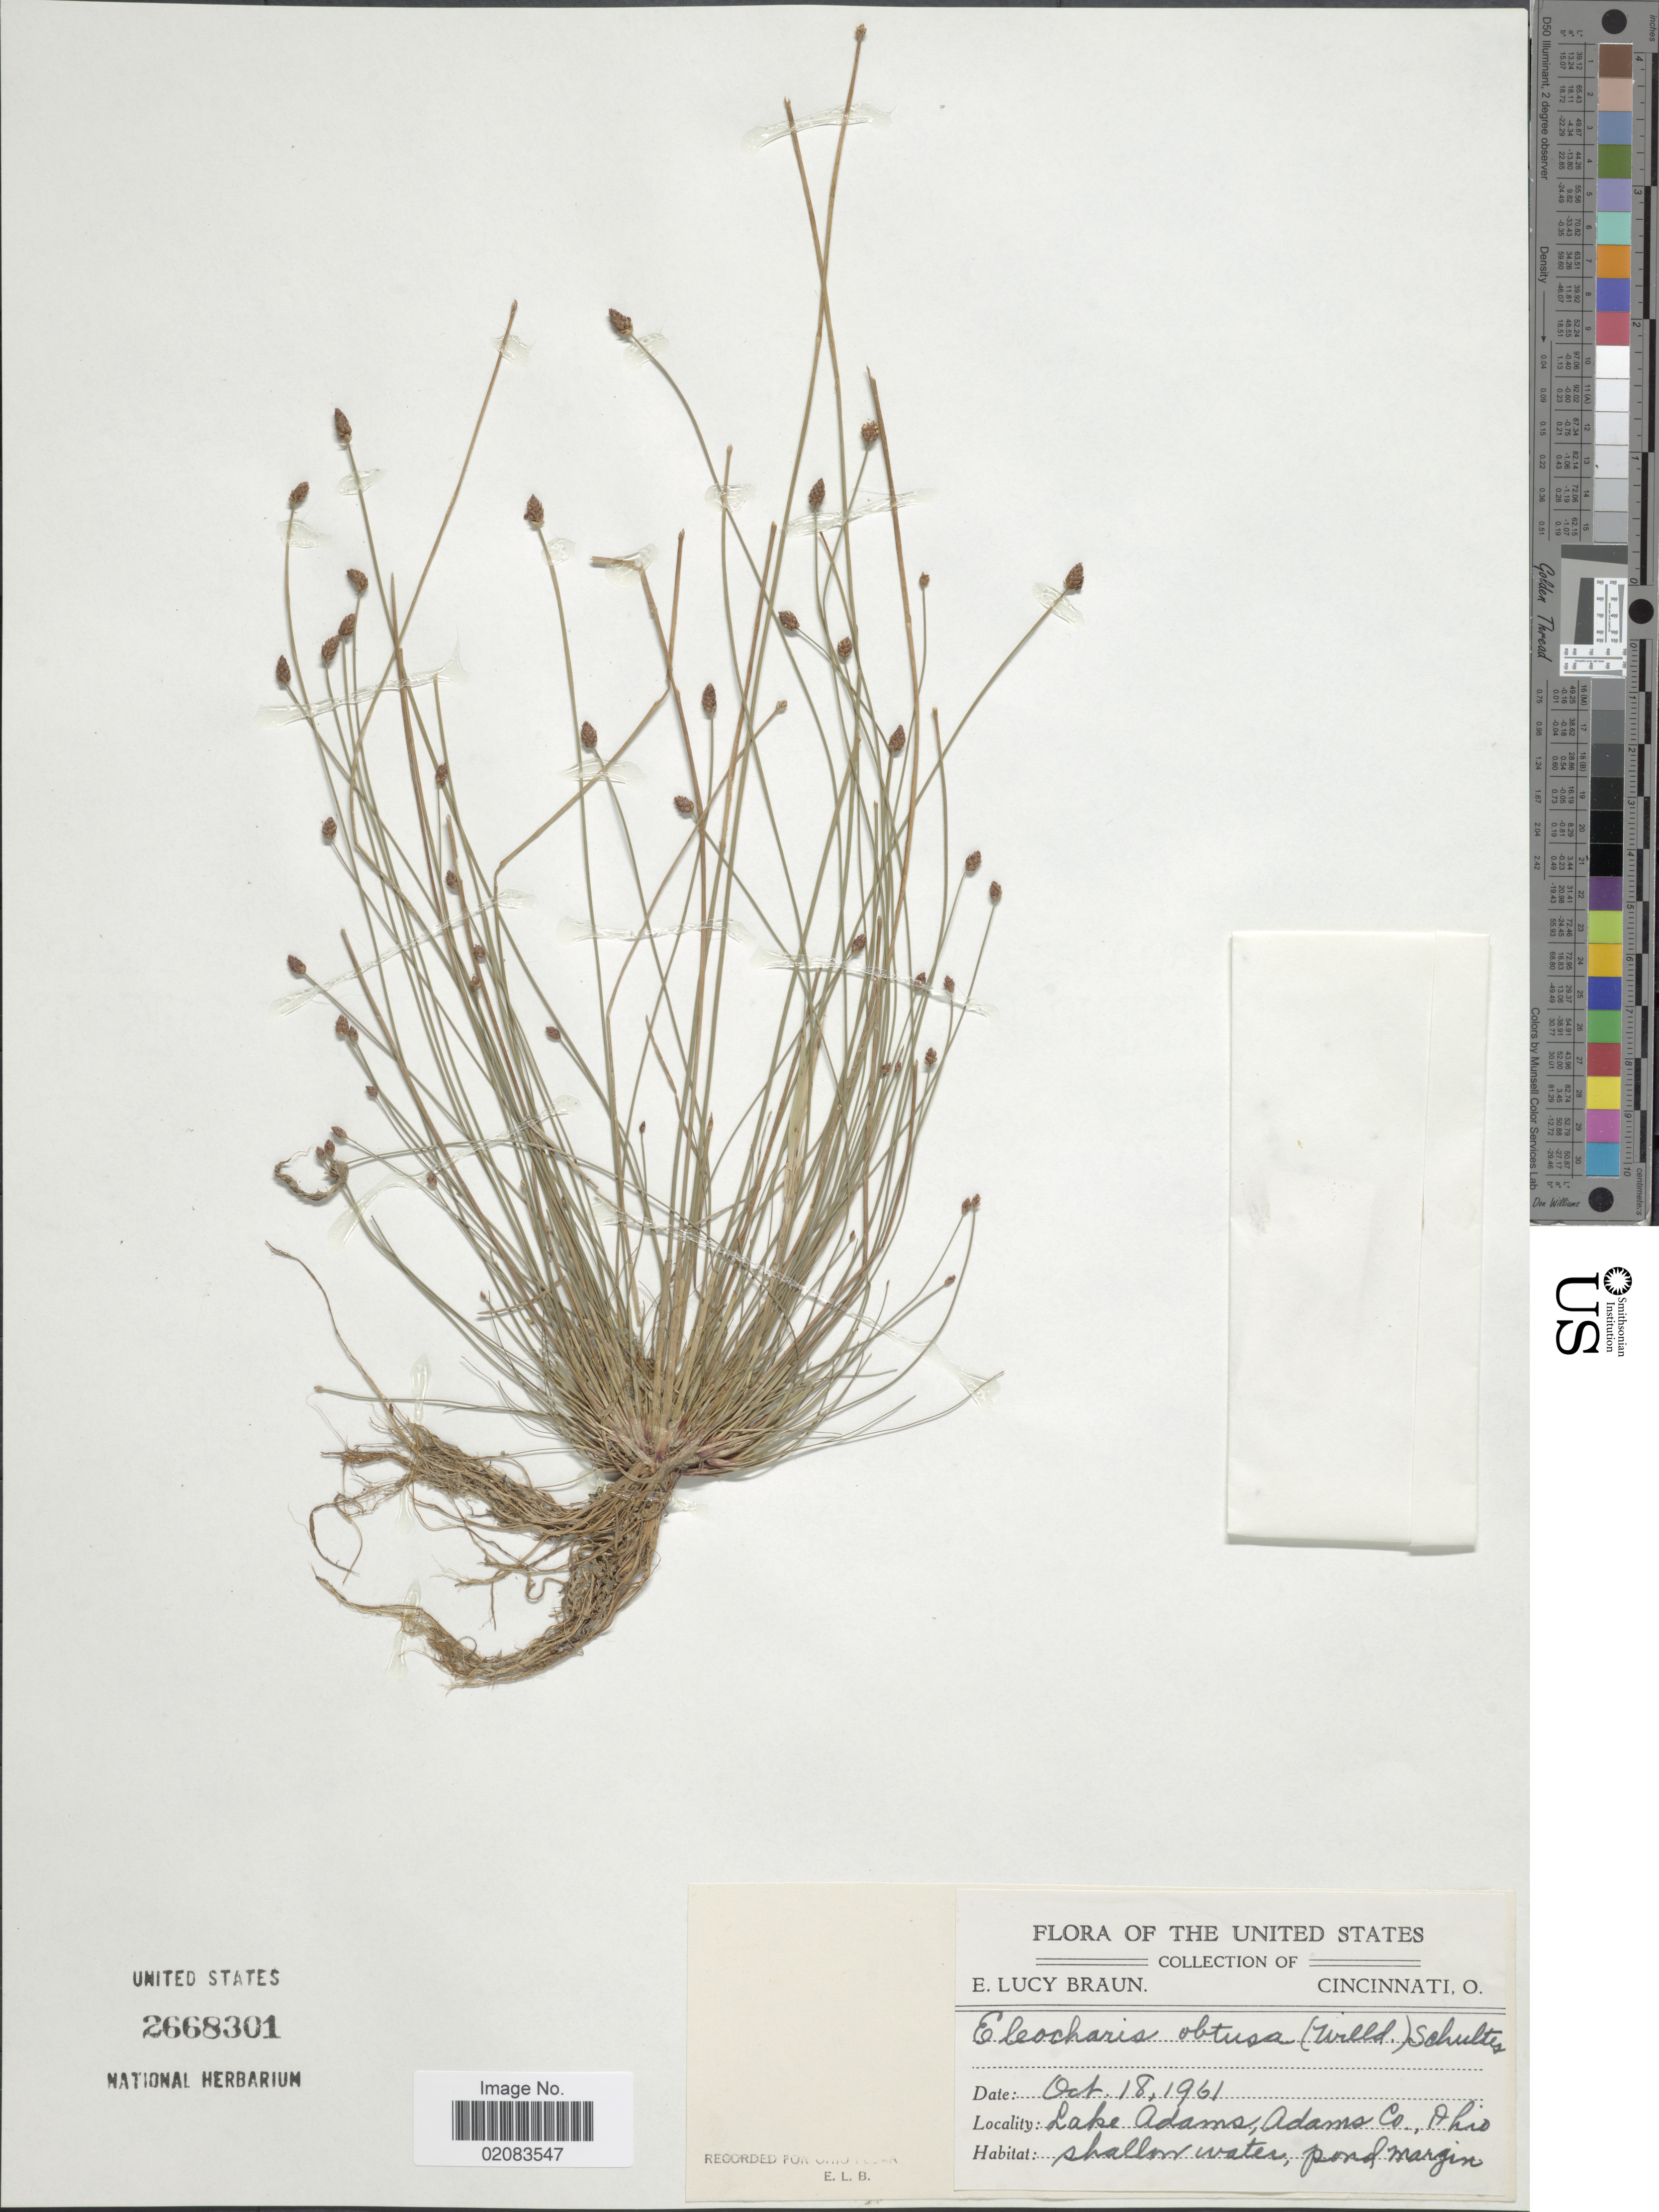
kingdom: Plantae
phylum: Tracheophyta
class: Liliopsida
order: Poales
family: Cyperaceae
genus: Eleocharis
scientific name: Eleocharis obtusa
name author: (Willd.) Schult.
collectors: E. L. Braun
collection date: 1961-10-18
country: United States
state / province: Ohio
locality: Lake Adams, Adams Co, shallow water, pond margin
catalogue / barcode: US 2668301